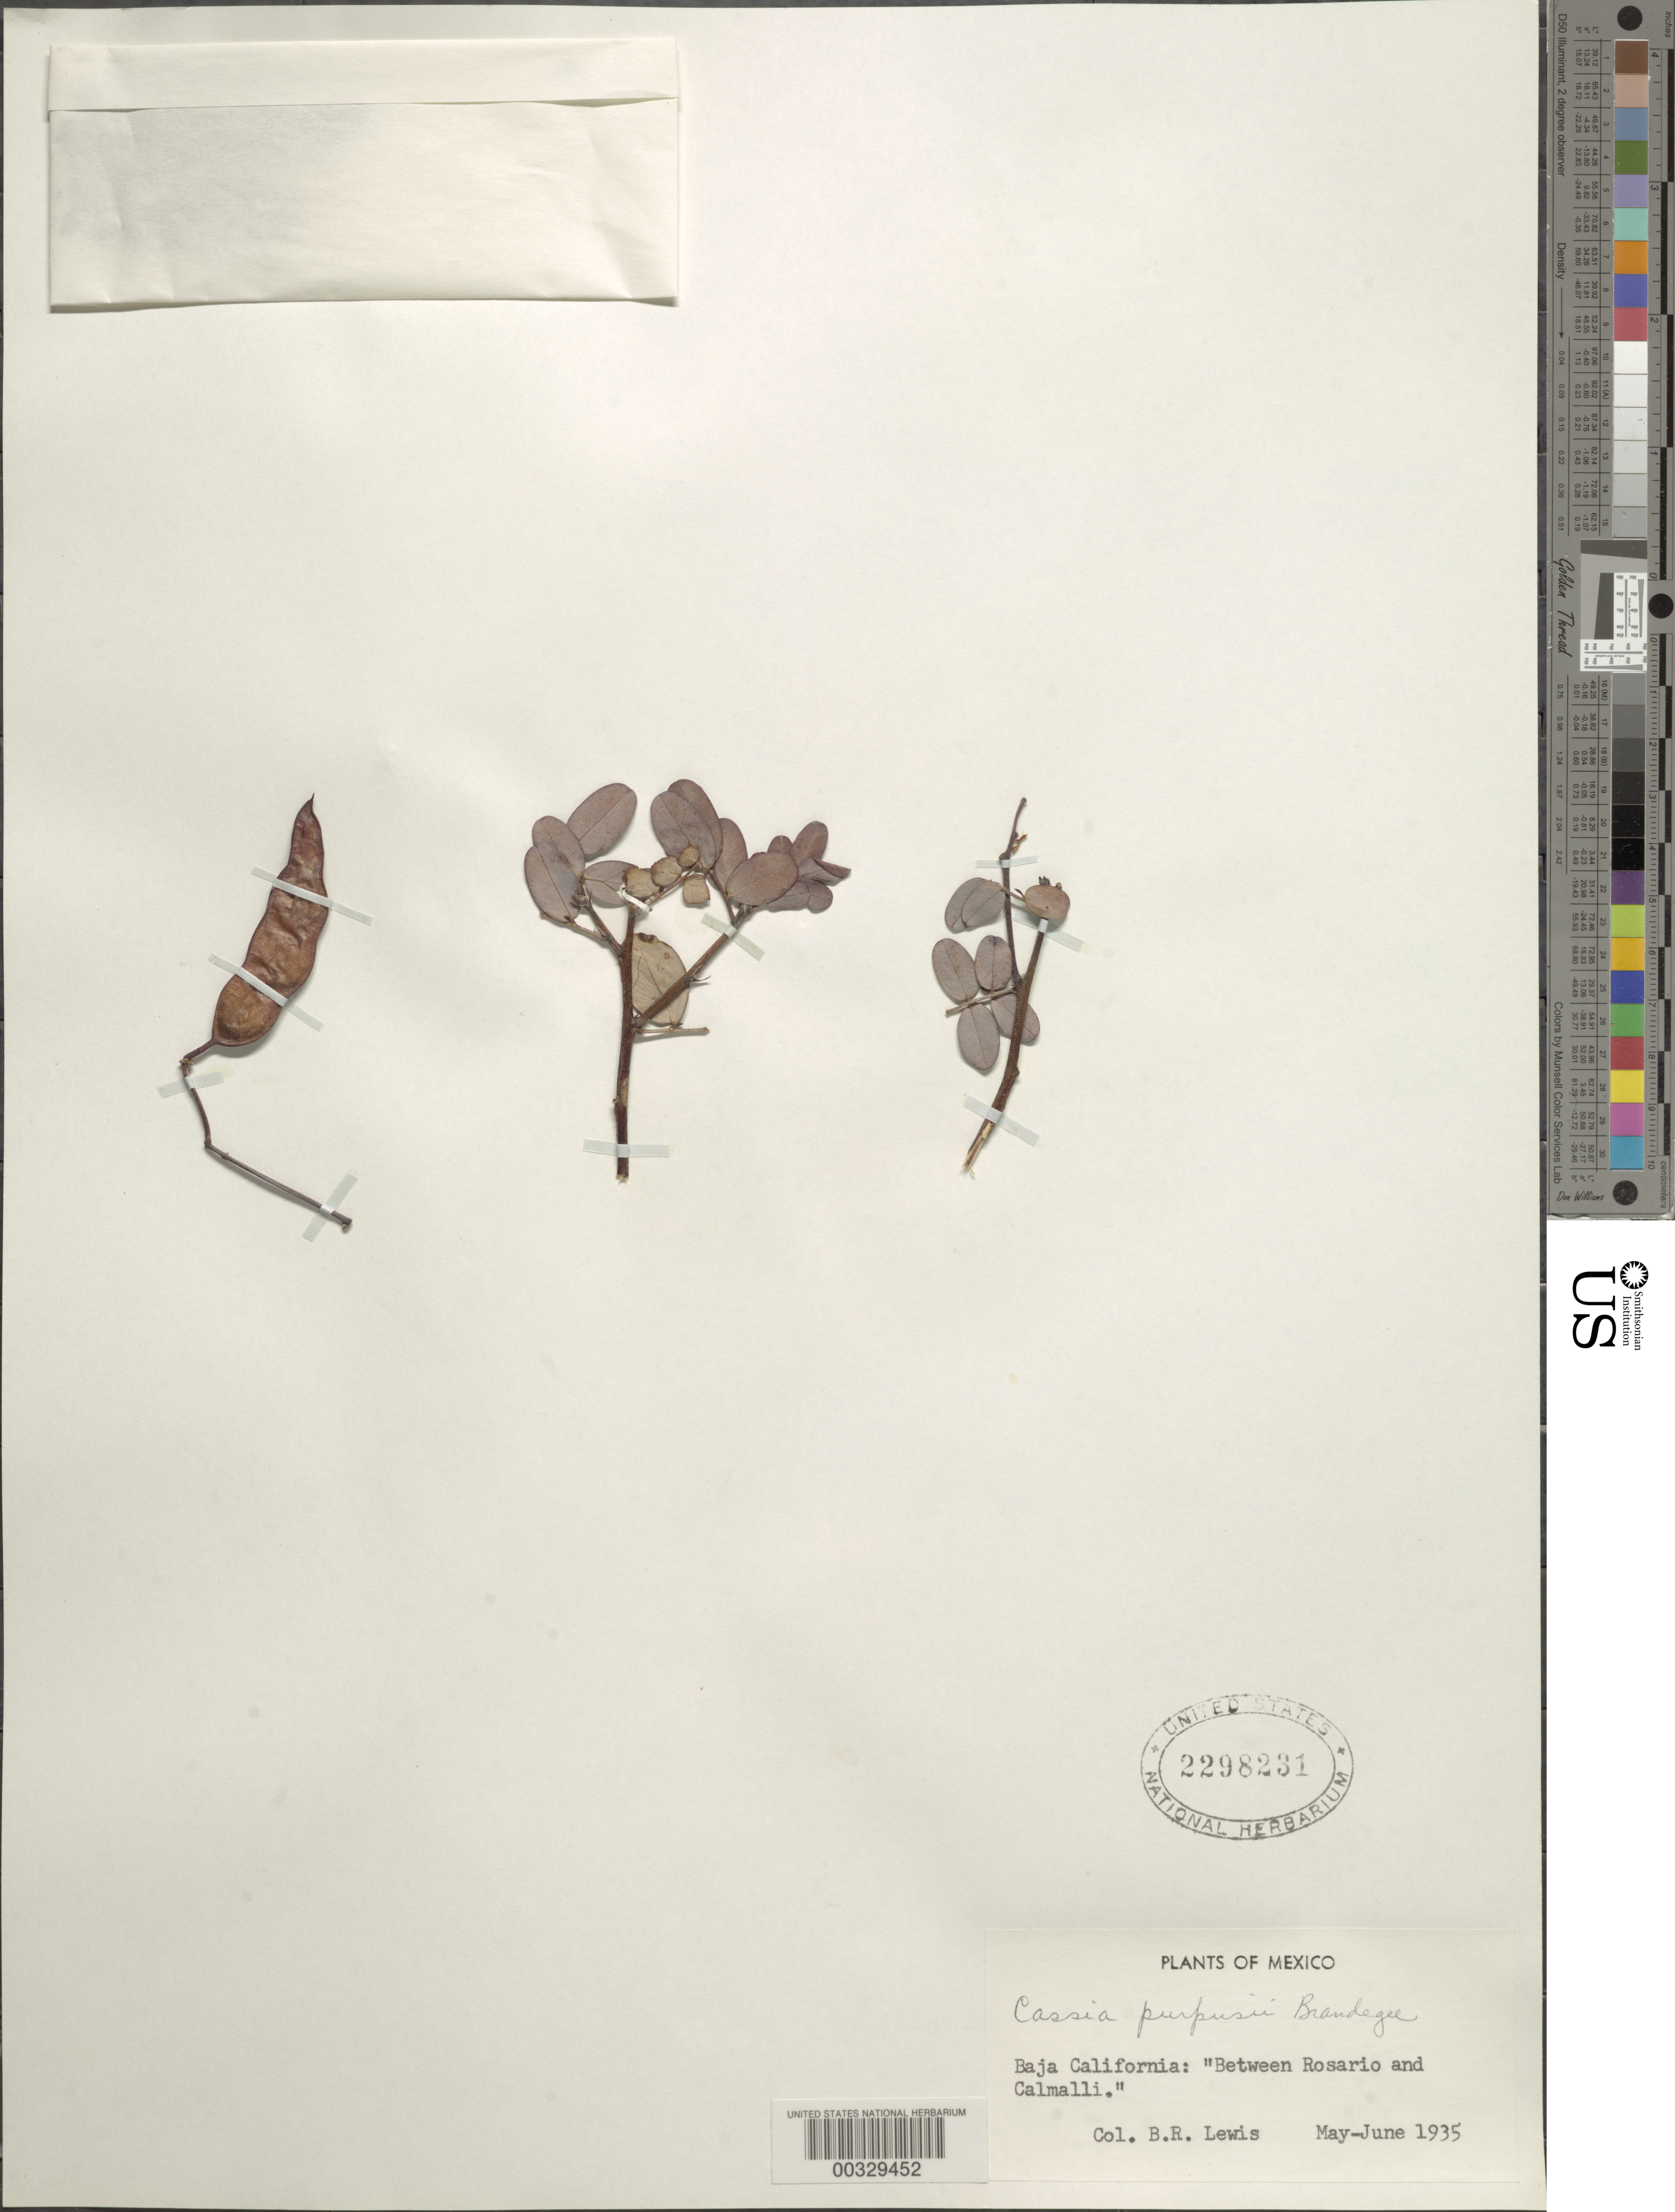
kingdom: Plantae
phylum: Tracheophyta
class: Magnoliopsida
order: Fabales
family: Fabaceae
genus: Senna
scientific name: Senna purpusii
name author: (Brandegee) H.S. Irwin & Barneby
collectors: B. R. Lewis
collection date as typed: May 1935 to -- Jun 1935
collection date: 1935-05/1935-06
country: Mexico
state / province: Baja California Norte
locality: Between Rosario and Calmalli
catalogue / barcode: US 2298231